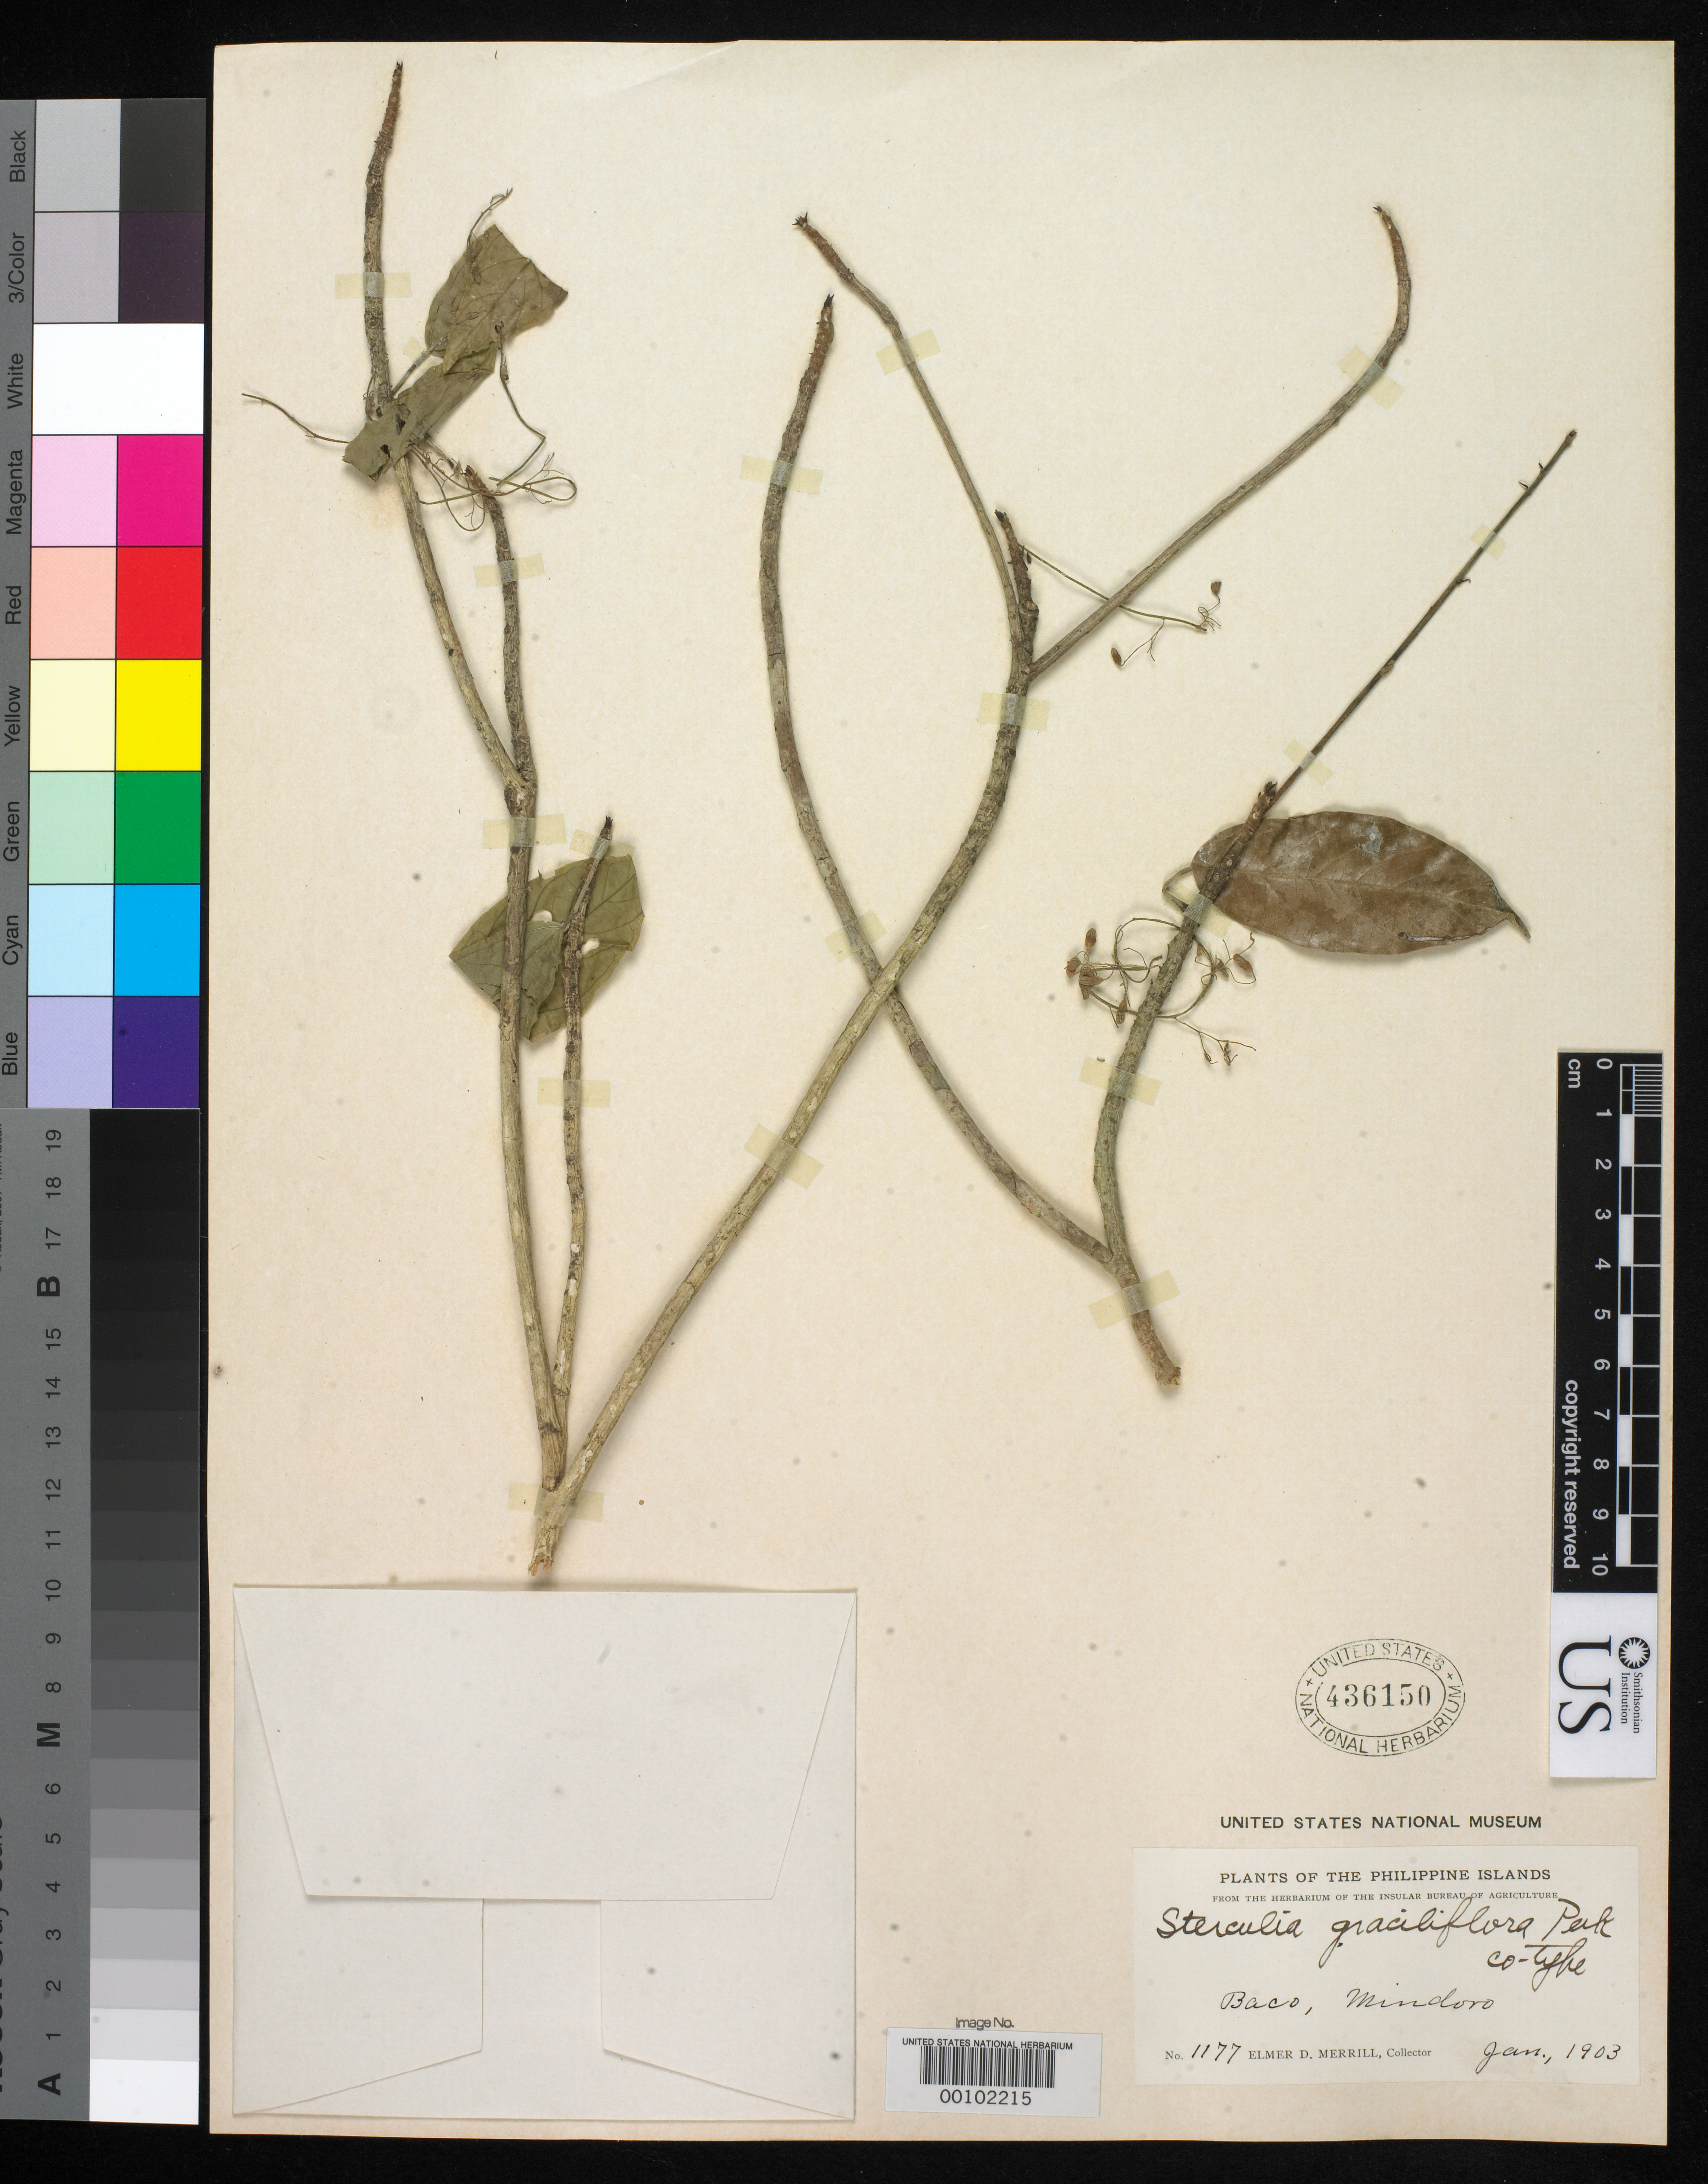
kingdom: Plantae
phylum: Tracheophyta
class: Magnoliopsida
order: Malvales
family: Malvaceae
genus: Sterculia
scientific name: Sterculia graciliflora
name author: Perkins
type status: Isotype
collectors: E. D. Merrill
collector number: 1177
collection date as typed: Jan 1903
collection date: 1903-01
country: Philippines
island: Mindoro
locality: Baco.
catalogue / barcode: US 436150